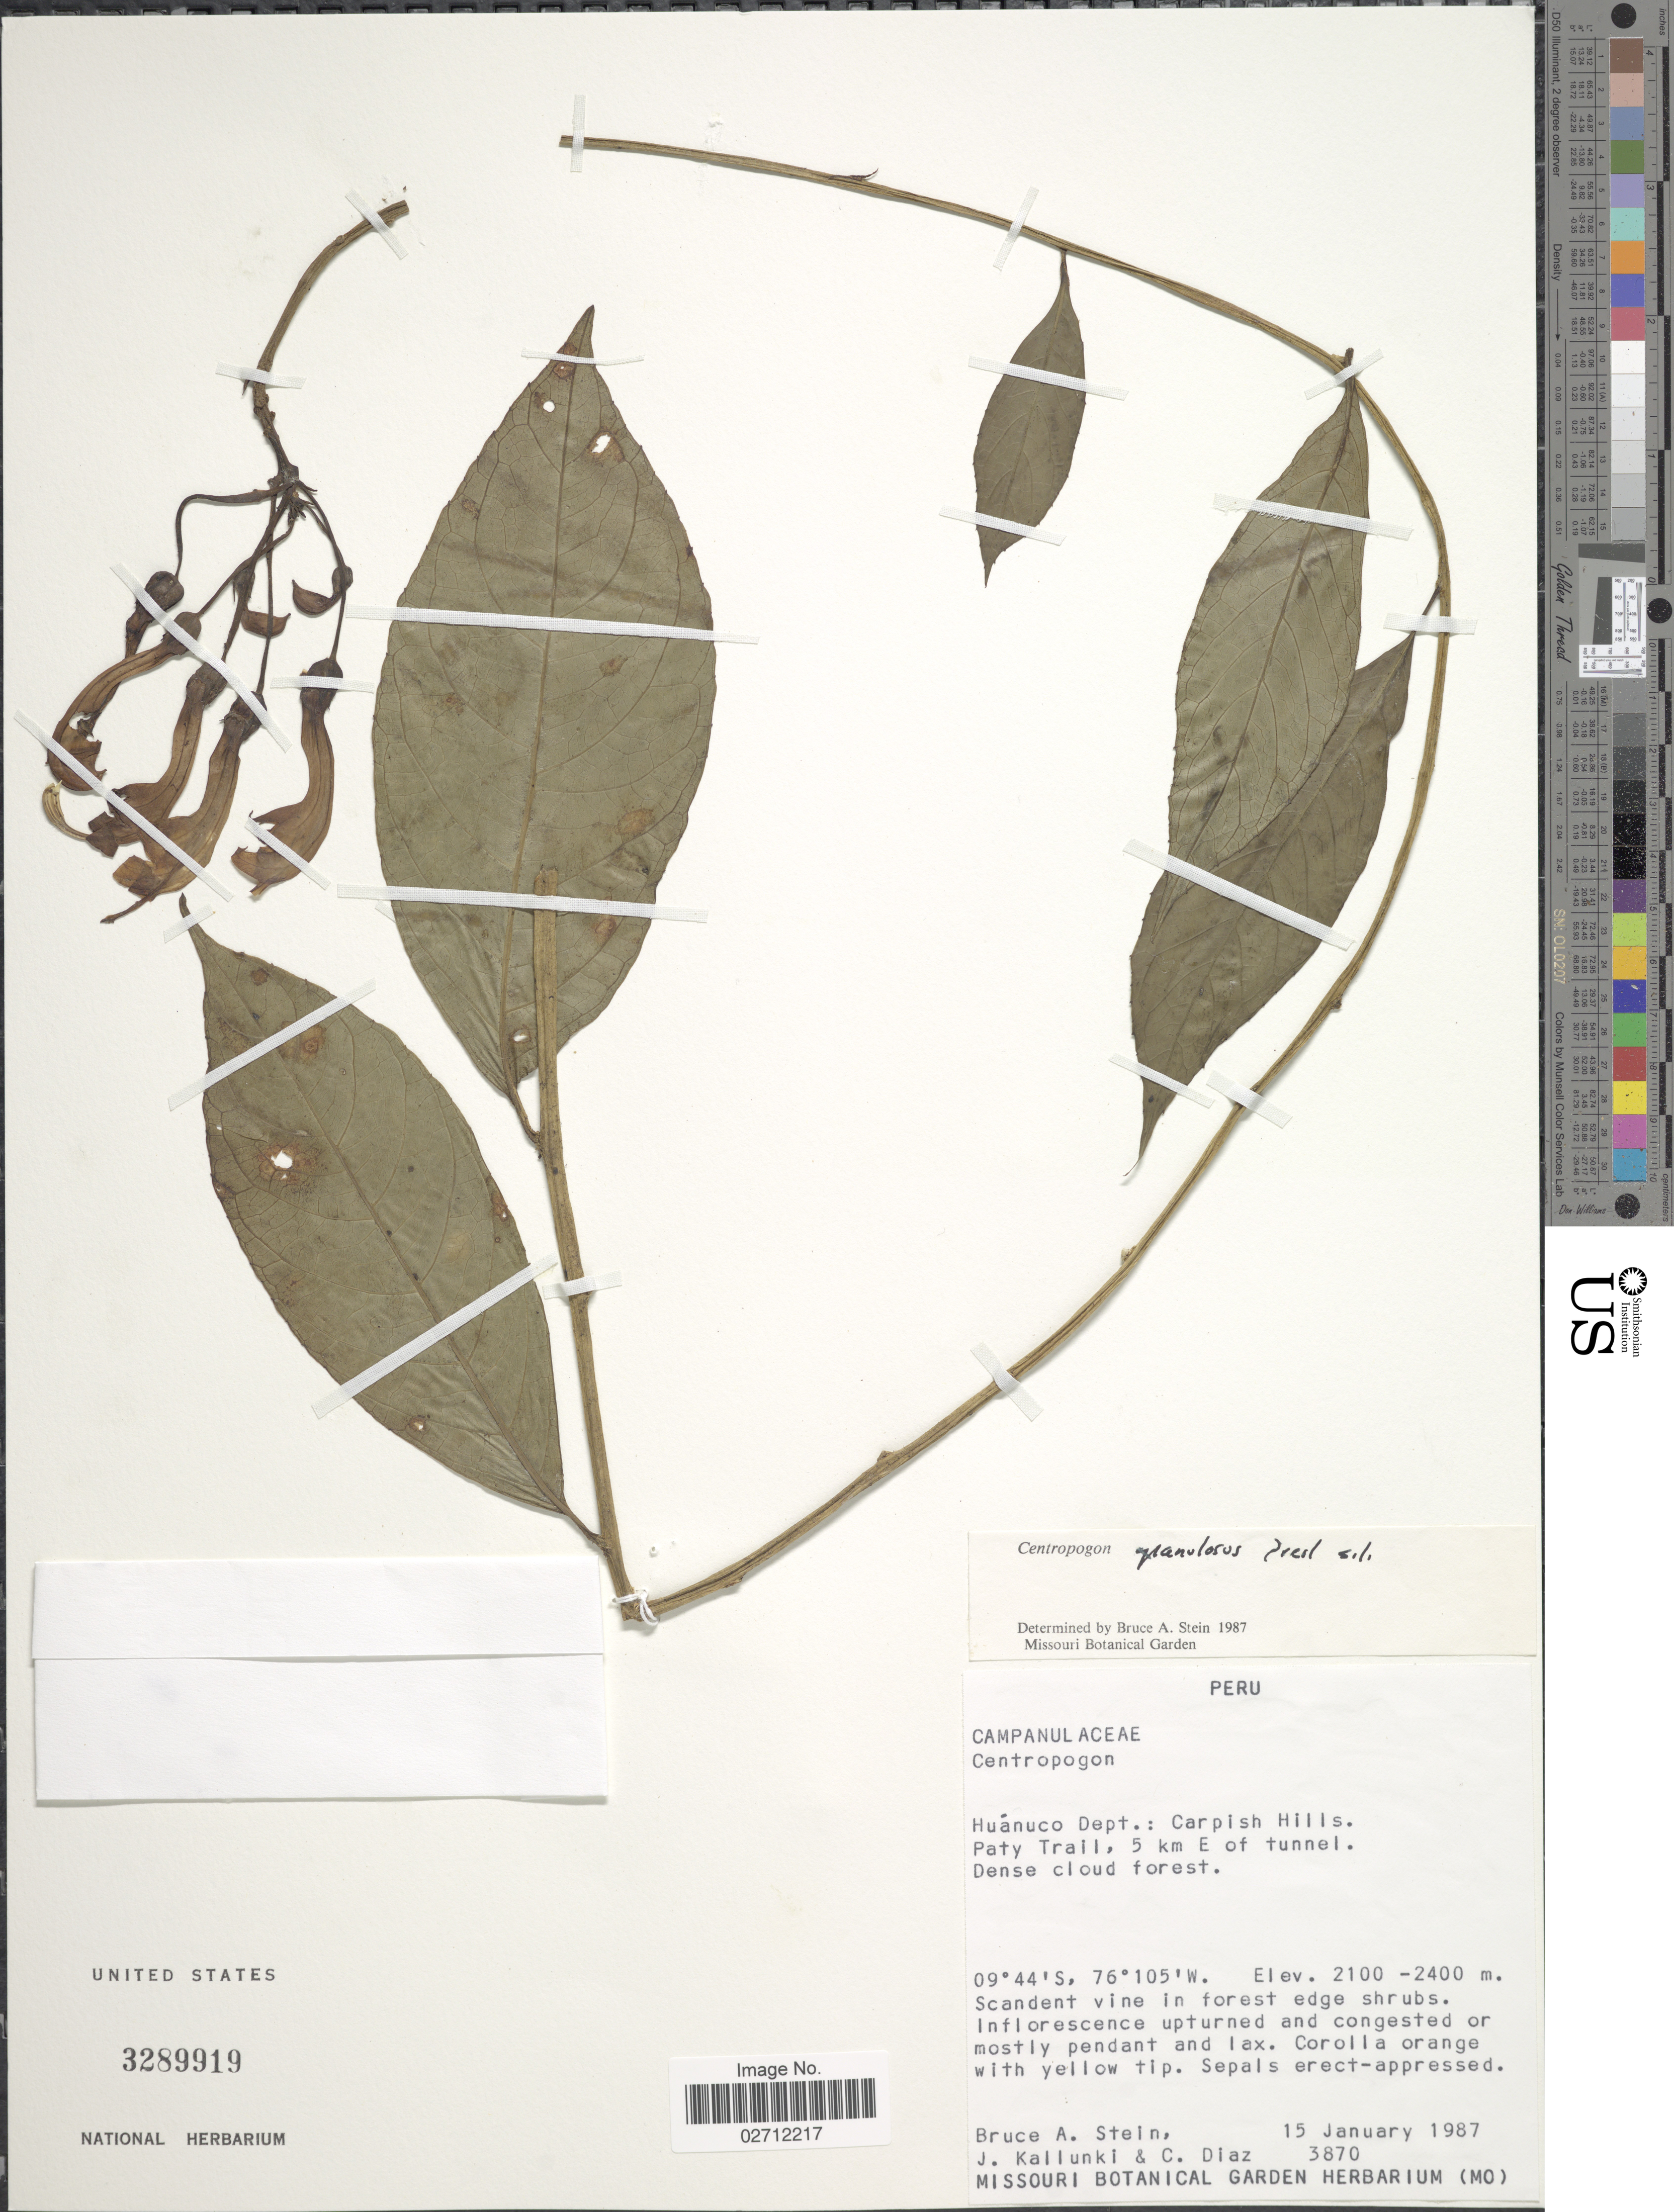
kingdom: Plantae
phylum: Tracheophyta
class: Magnoliopsida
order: Asterales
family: Campanulaceae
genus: Centropogon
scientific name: Centropogon granulosus subsp. granulosus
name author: C. Presl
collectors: B. A. Stein, J. Kallunki & C. Díaz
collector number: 3870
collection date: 1987-01-15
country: Peru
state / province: Huánuco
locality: Carpish Hills, Paty Trail, 5 km E of tunnel.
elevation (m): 2100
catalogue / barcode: US 3289919